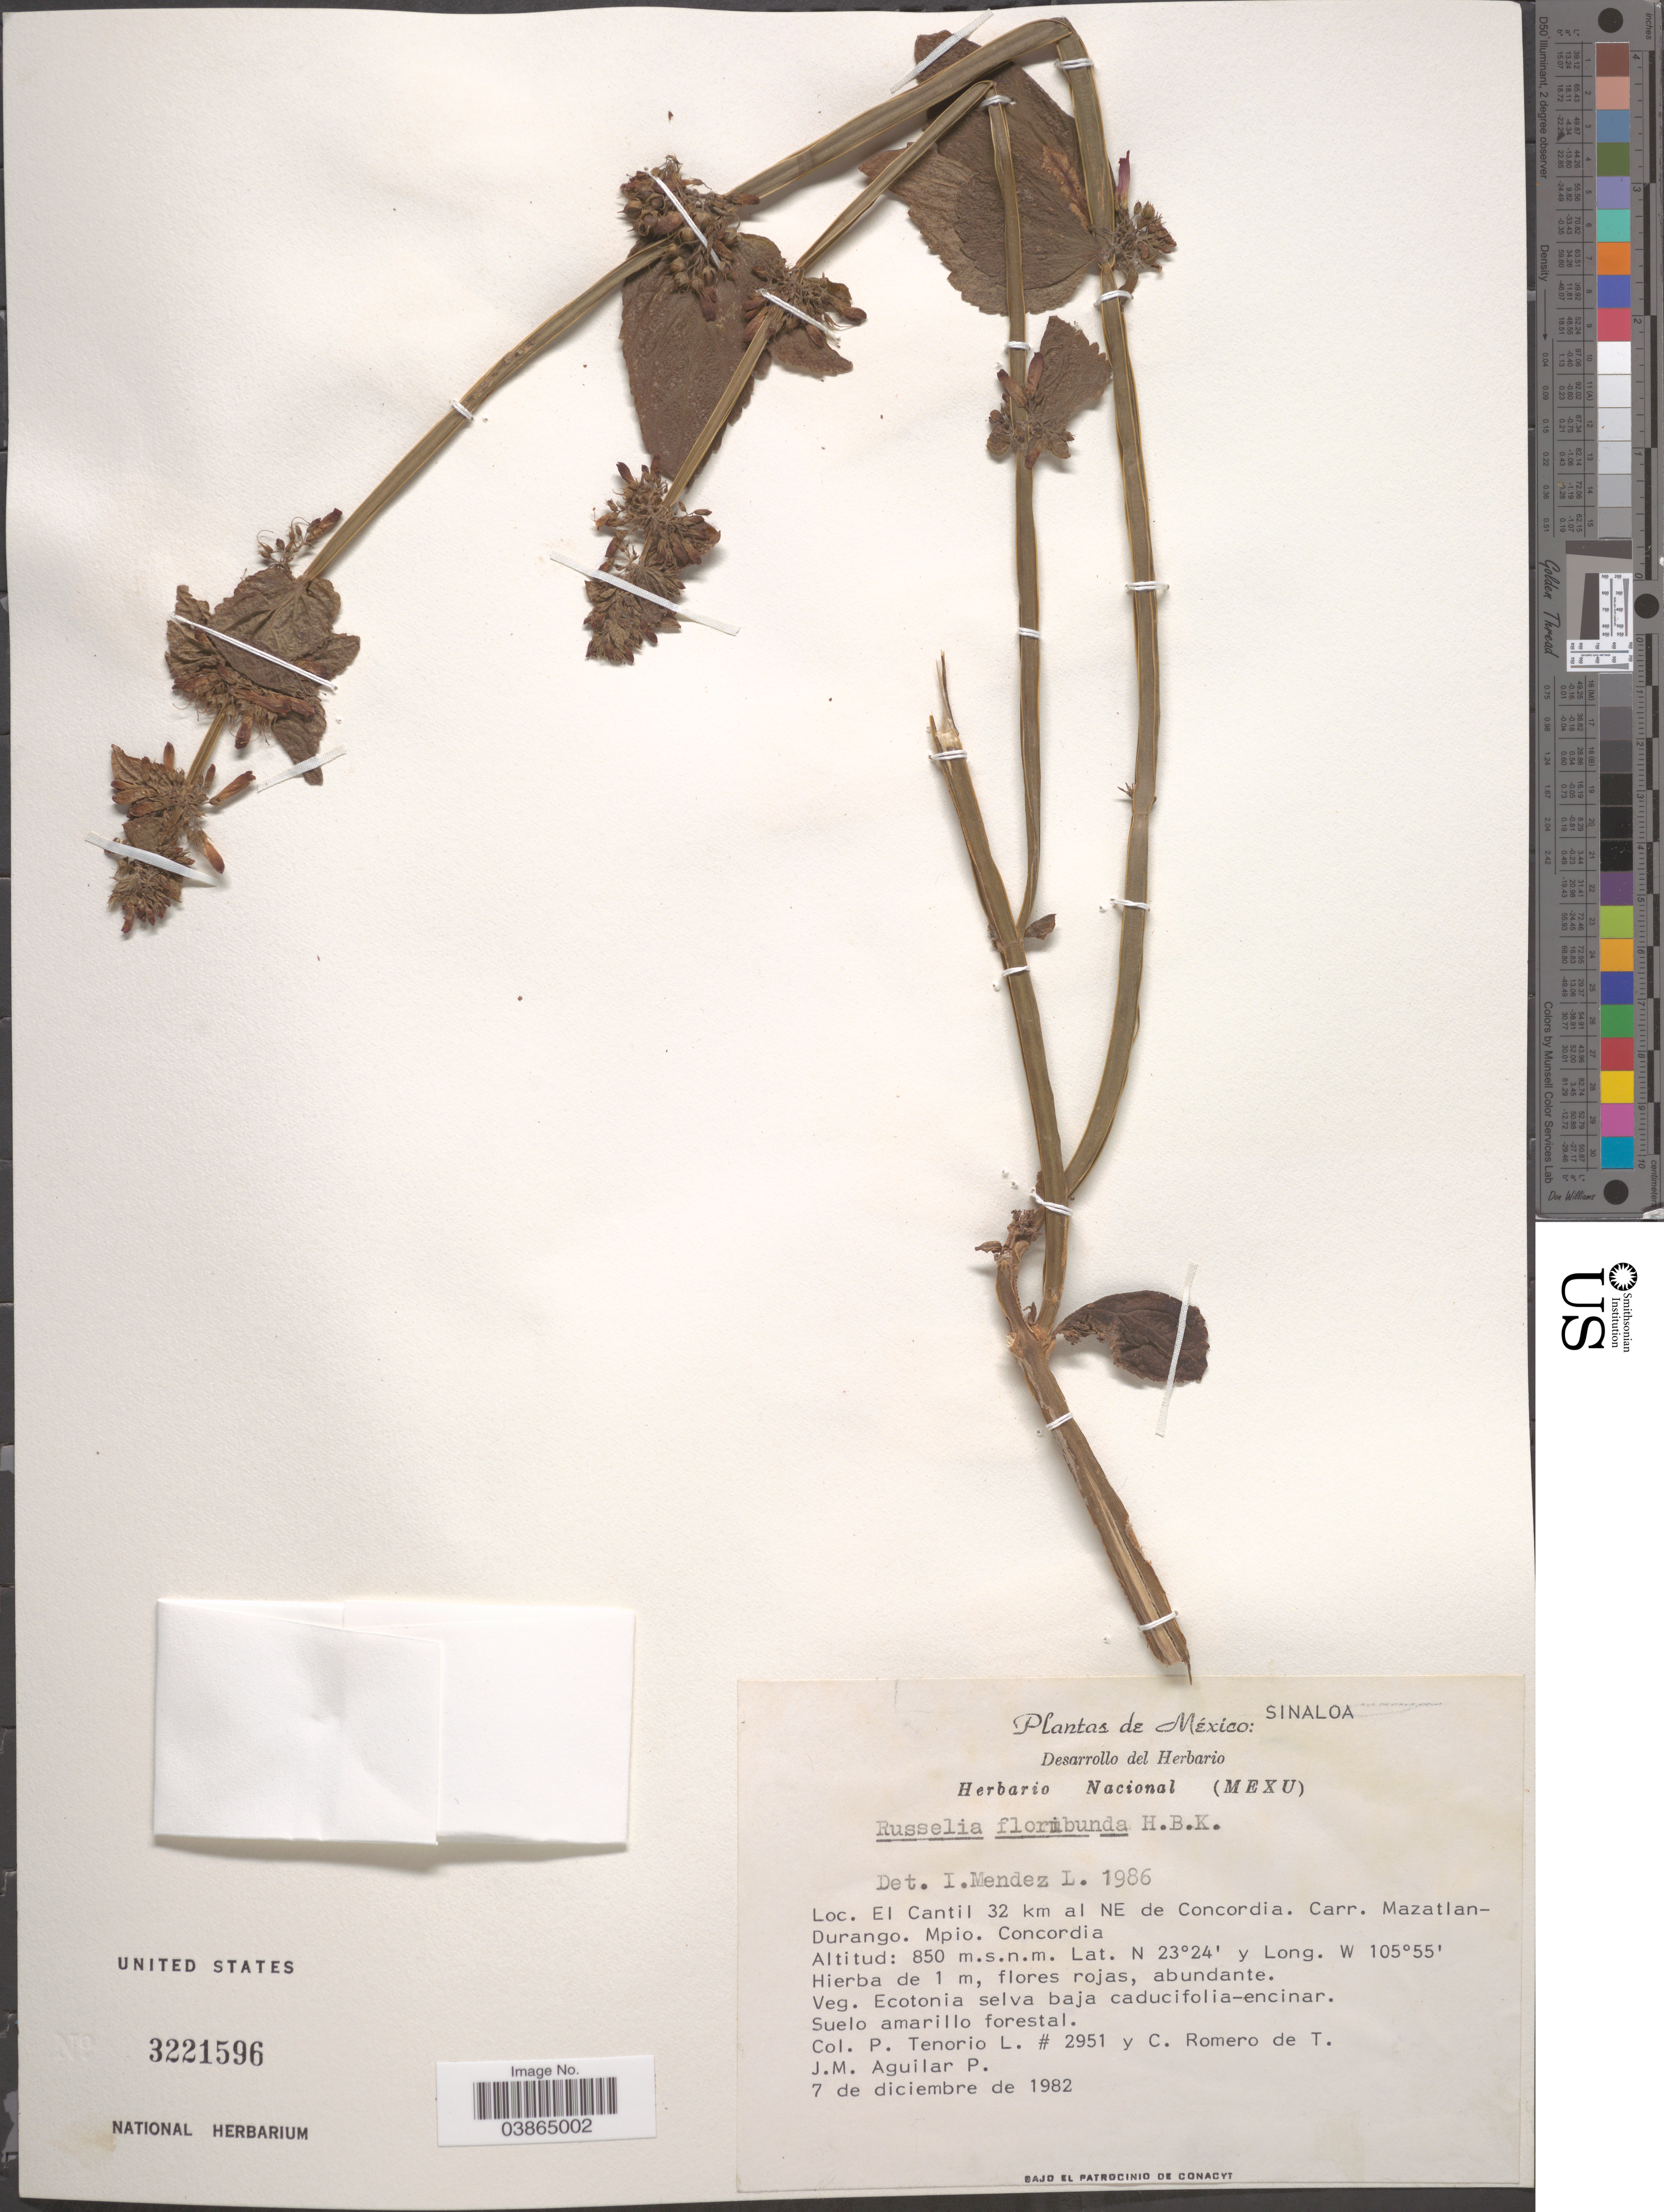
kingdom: Plantae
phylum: Tracheophyta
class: Magnoliopsida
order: Lamiales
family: Plantaginaceae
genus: Russelia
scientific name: Russelia sarmentosa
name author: Jacq.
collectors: P. Tenorio L., C. Romero de T. & Aguilar P., J. M.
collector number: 2951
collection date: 1982-12-07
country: Mexico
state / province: Sinaloa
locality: Loc. El Cantil 32 km al NE de Concordia. Carr. Mazatlan-Durango. Mpio. Concordia.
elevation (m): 850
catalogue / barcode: US 3221596